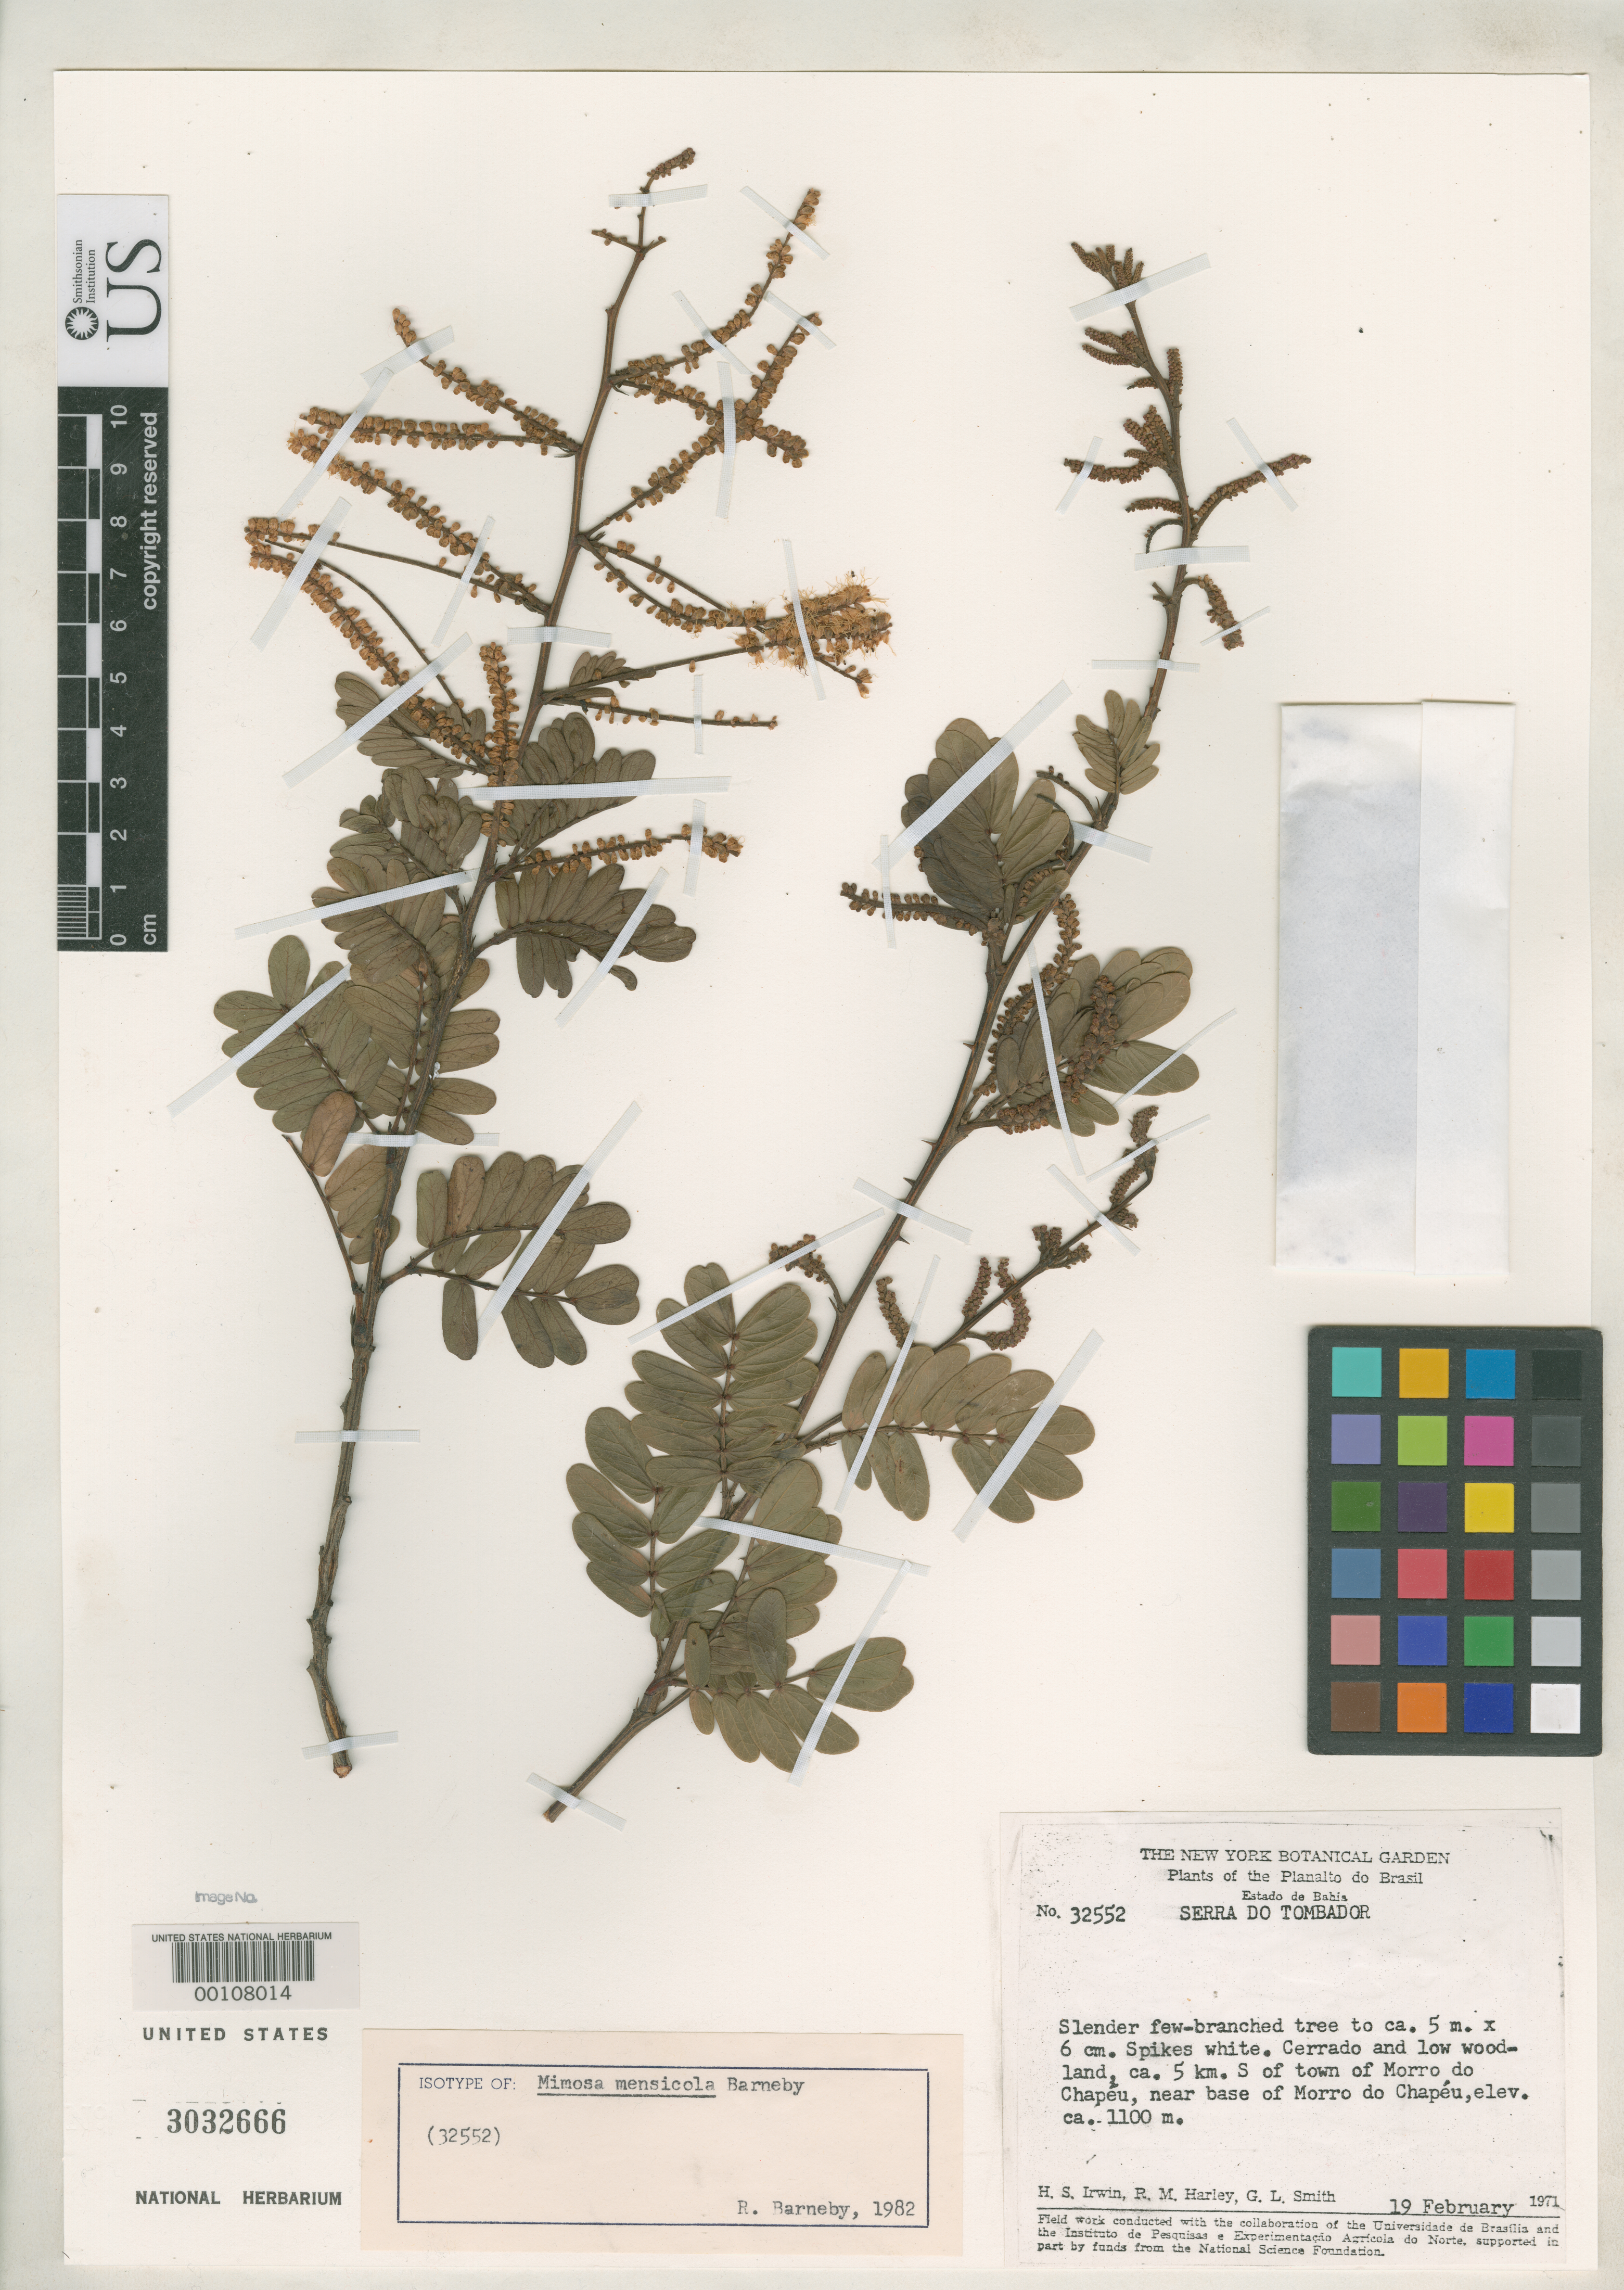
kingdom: Plantae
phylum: Tracheophyta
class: Magnoliopsida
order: Fabales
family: Fabaceae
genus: Mimosa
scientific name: Mimosa mensicola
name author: Barneby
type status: Isotype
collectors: H. Irwin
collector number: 32552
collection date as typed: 19 Feb 1971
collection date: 1971-02-19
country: Brazil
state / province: Bahia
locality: Serra do Tombador, 5 km S of town of Morro do Chapeu, near base of Morro do Chapeu.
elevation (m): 1100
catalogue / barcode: US 3032666